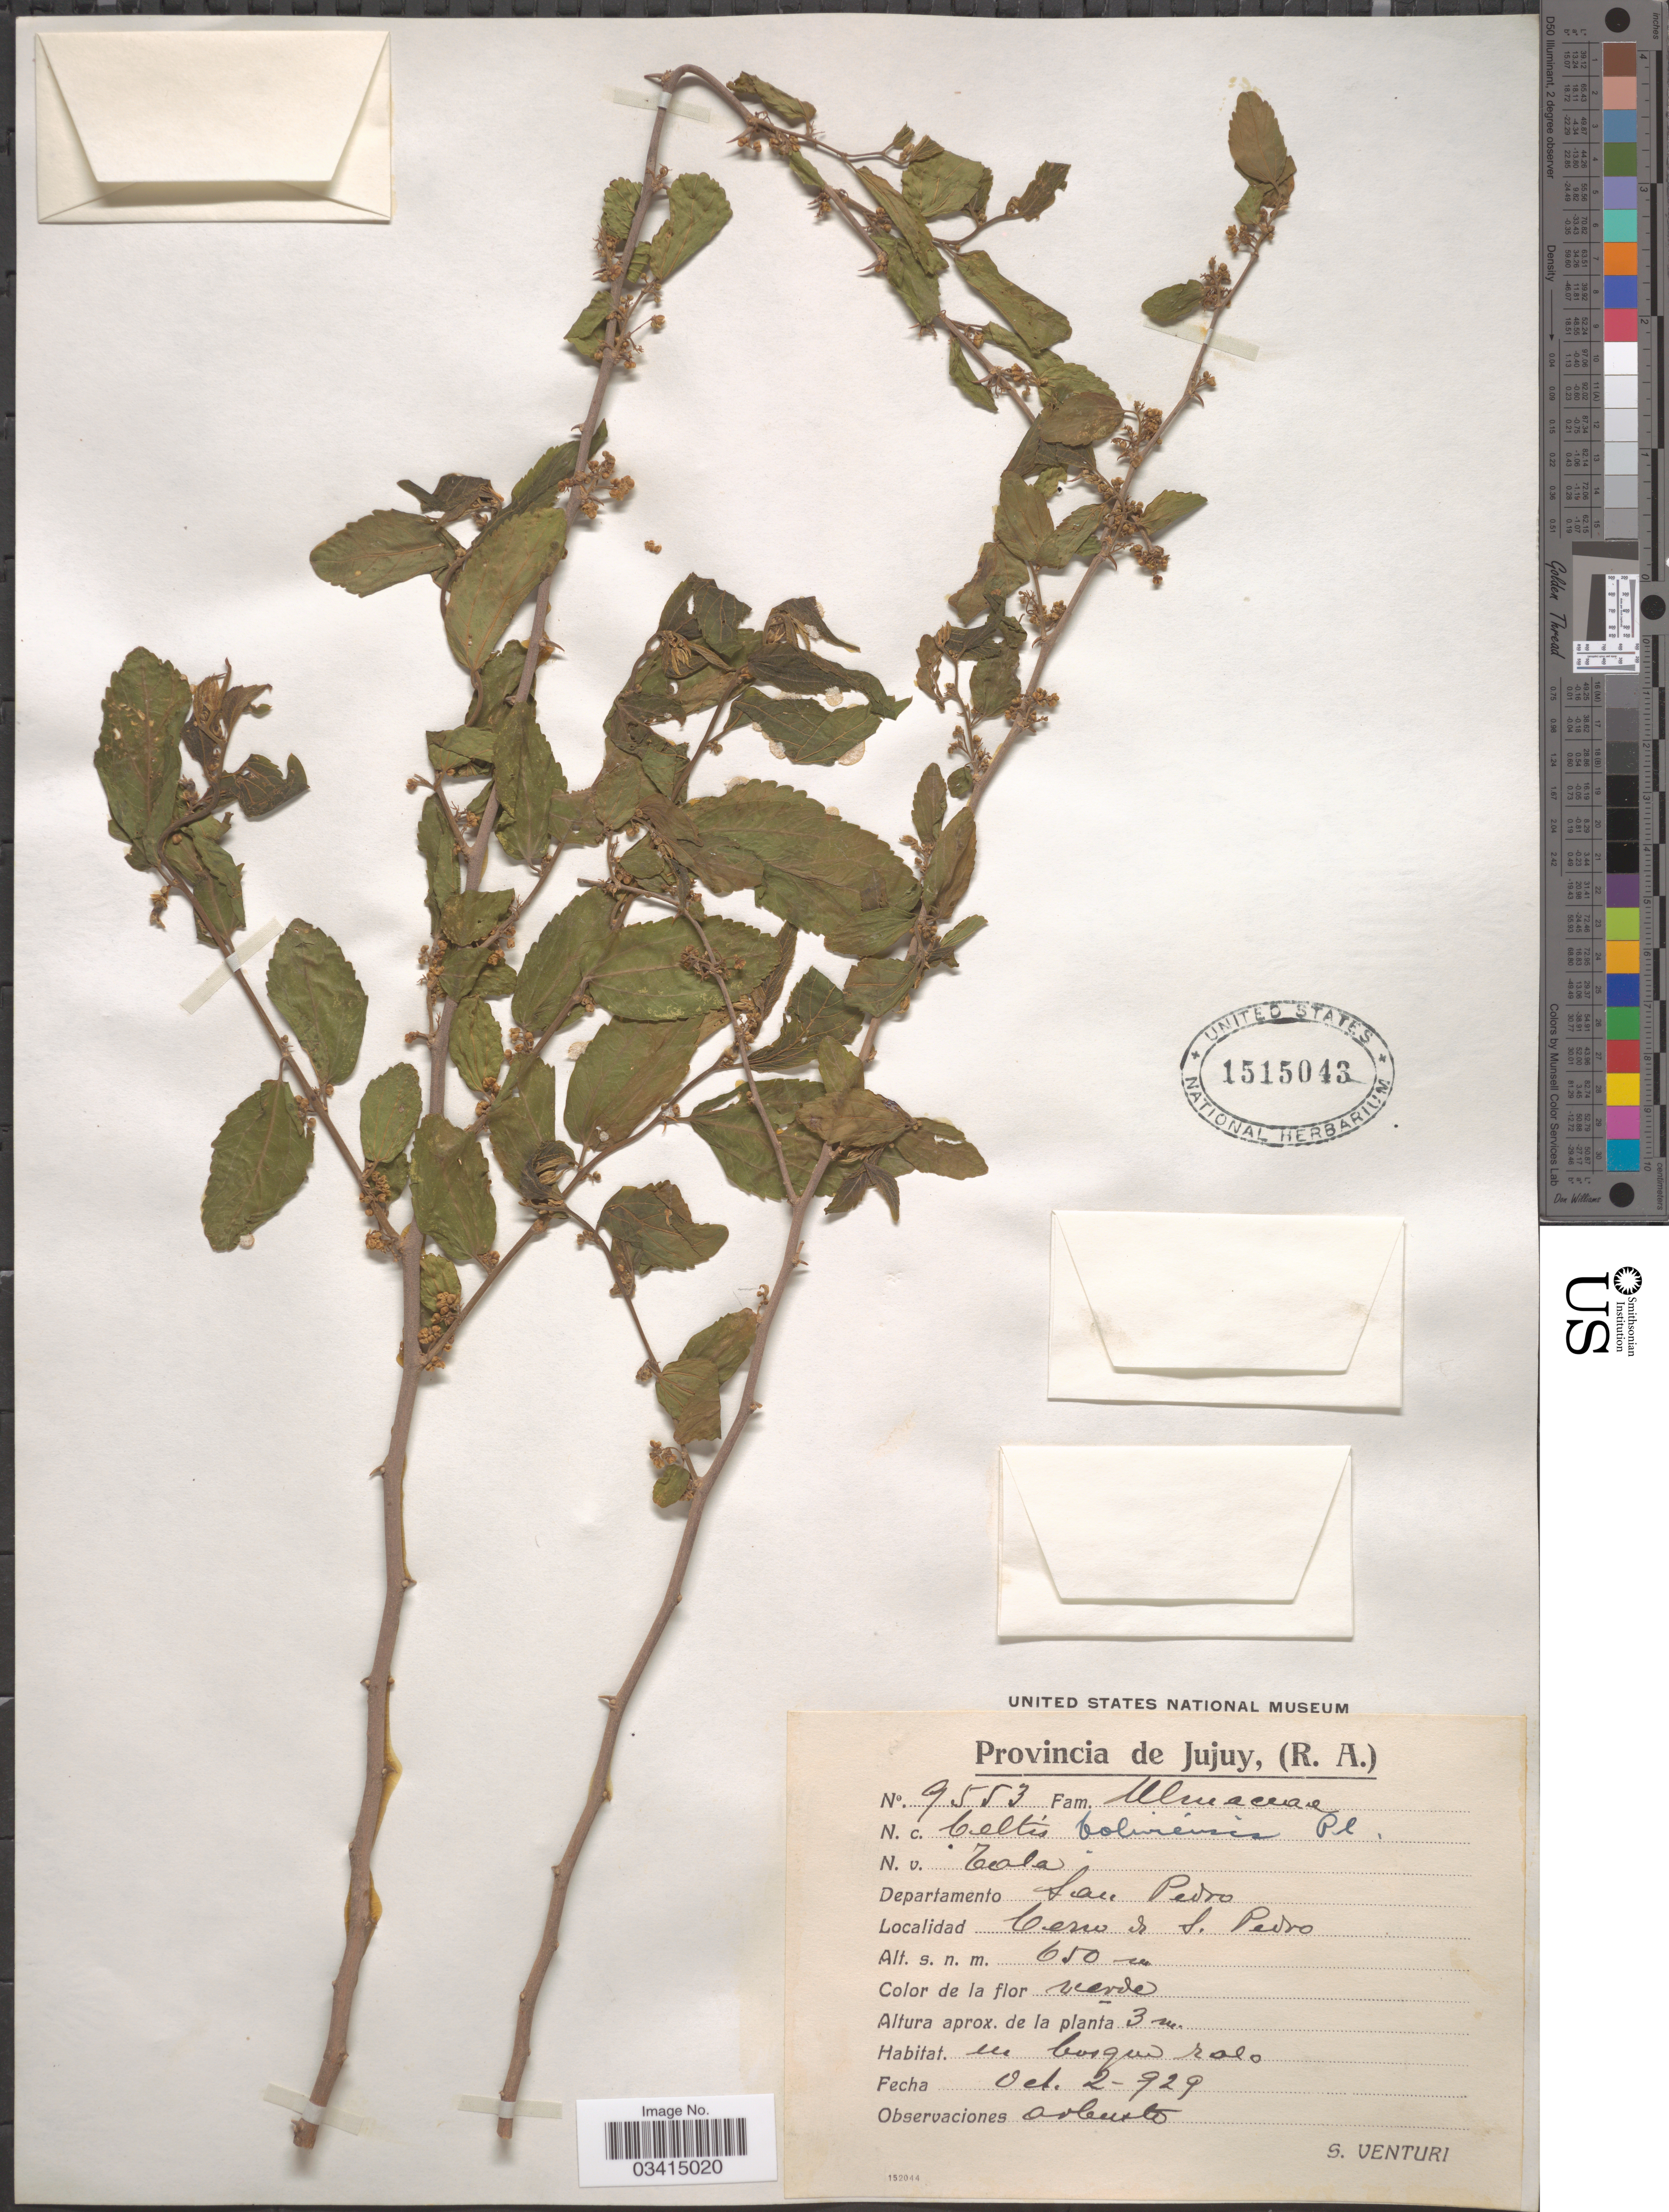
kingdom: Plantae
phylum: Tracheophyta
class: Magnoliopsida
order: Rosales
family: Cannabaceae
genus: Celtis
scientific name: Celtis sp.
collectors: S. Venturi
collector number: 9553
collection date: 1929-10-02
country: Argentina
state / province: Jujuy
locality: Departamento San Pedro. Cerro de S. Pedro.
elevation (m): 650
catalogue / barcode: US 1515043